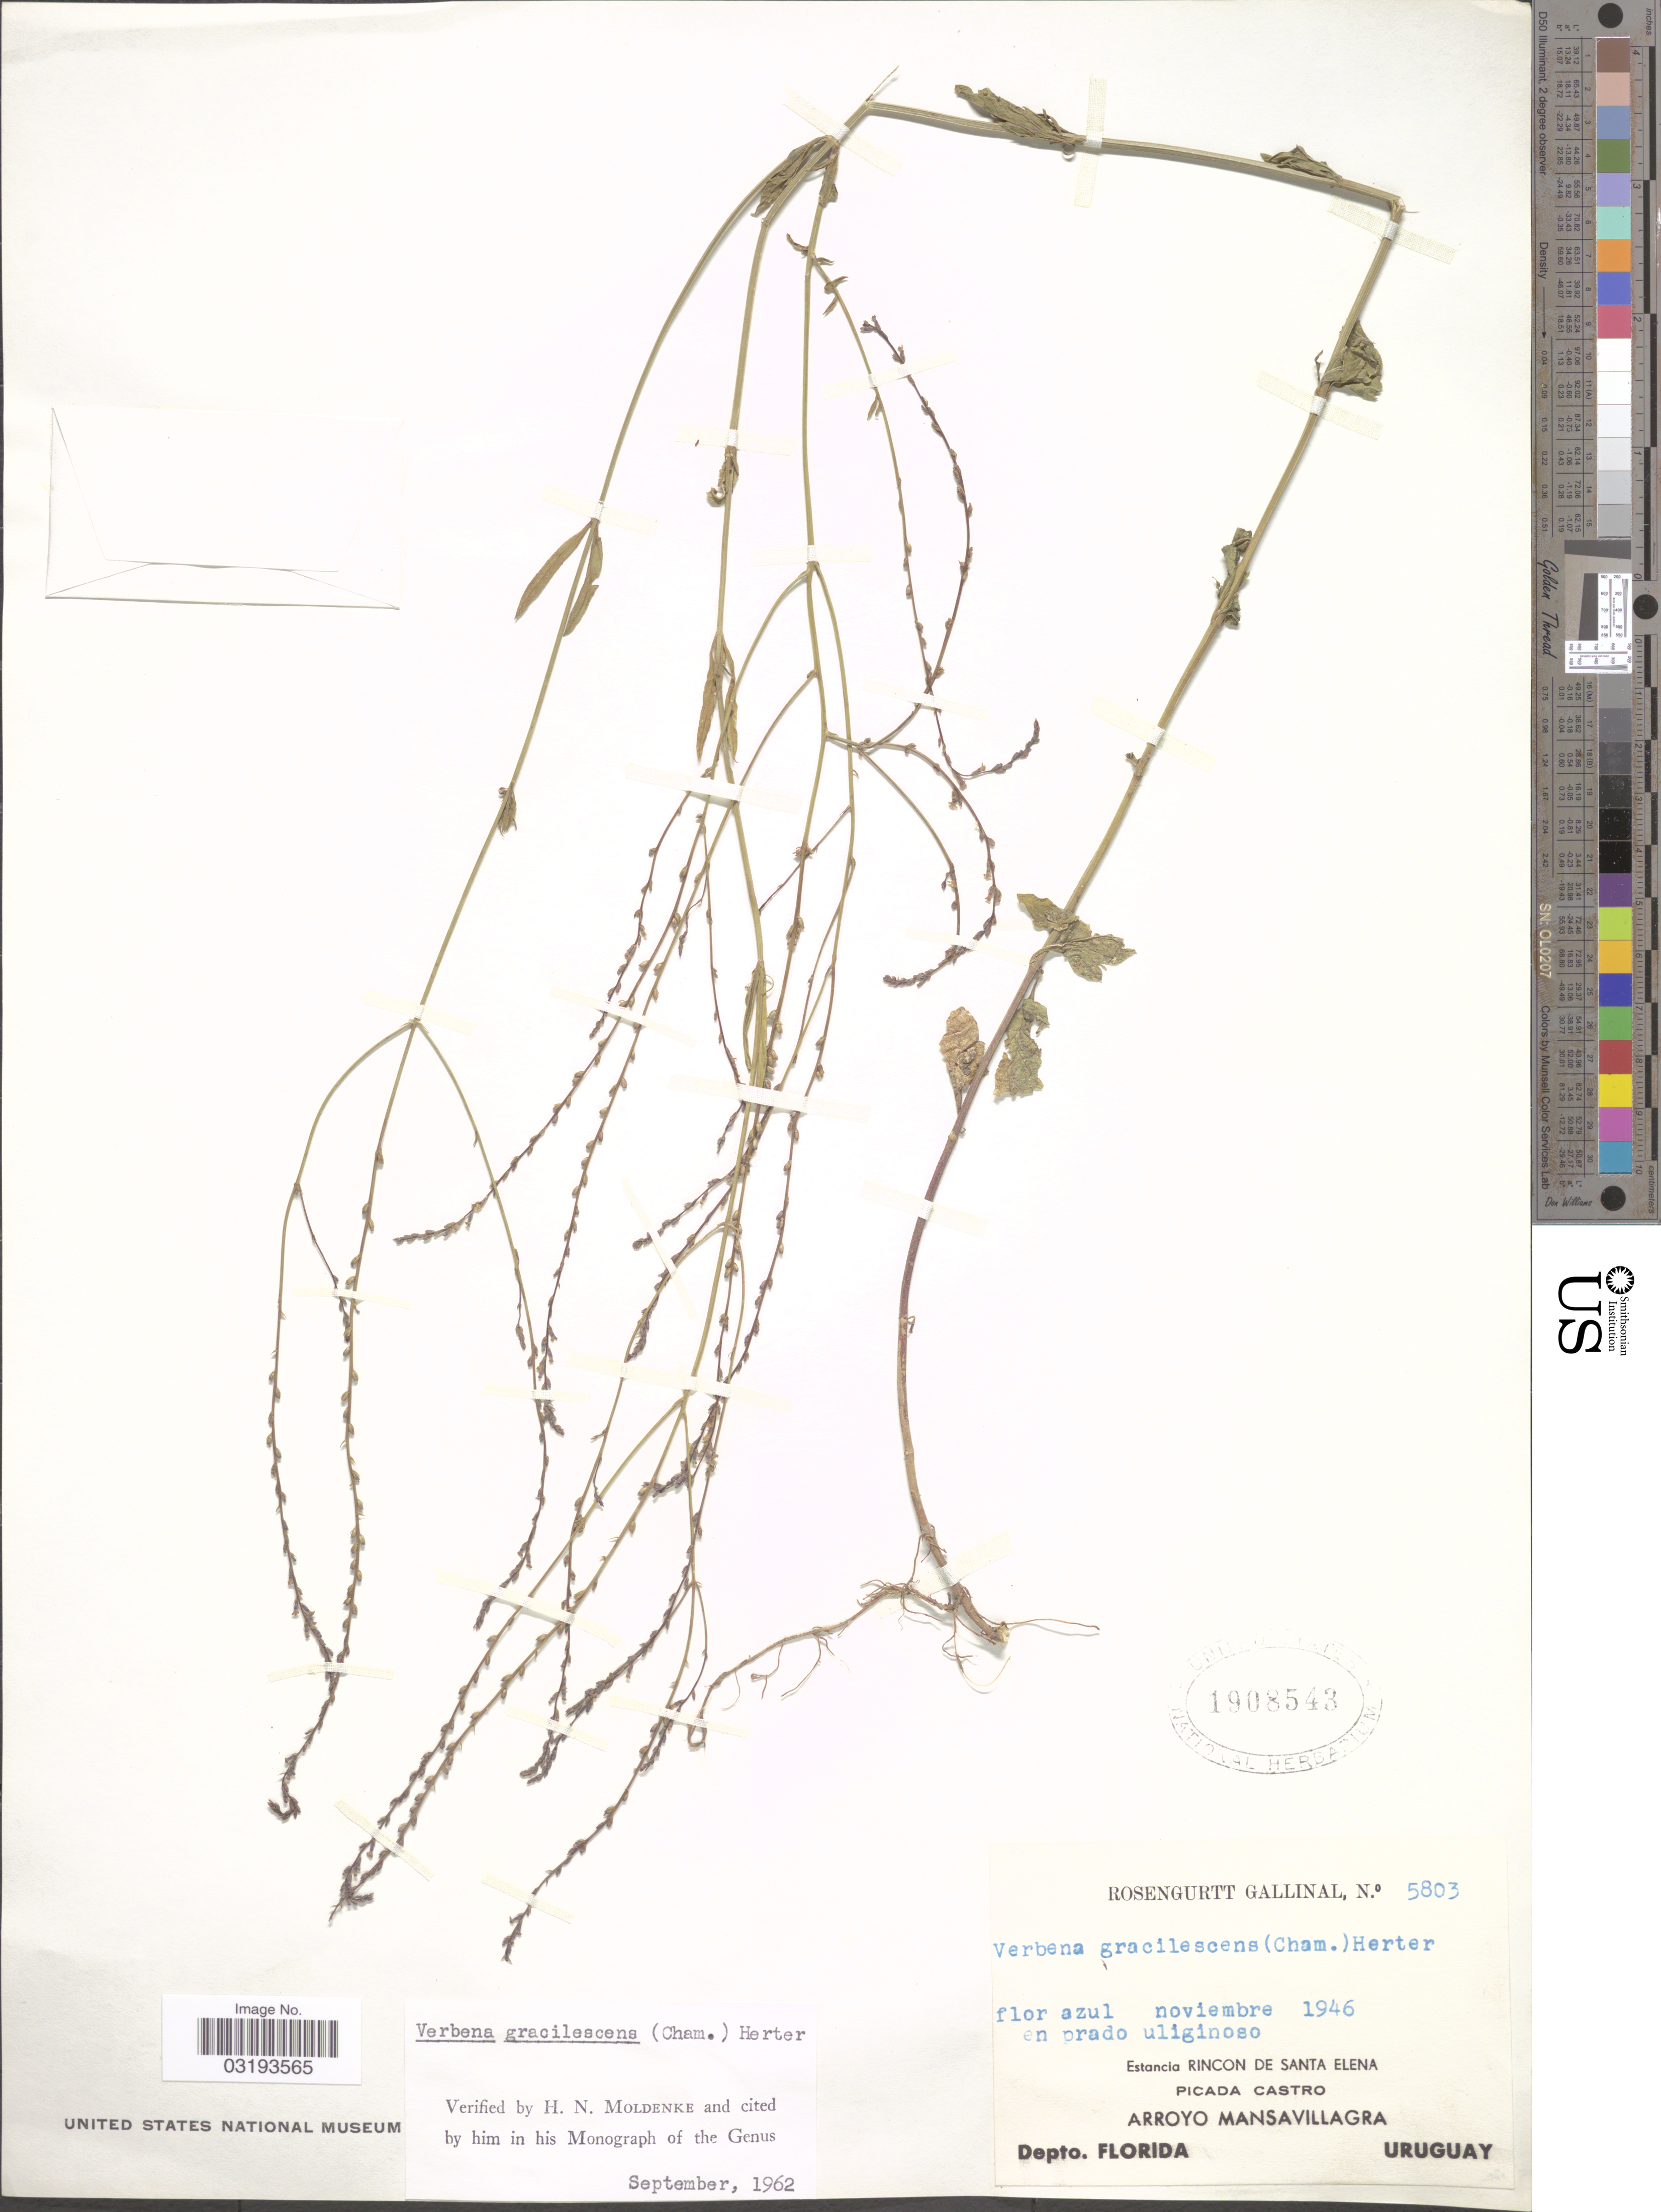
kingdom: Plantae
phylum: Tracheophyta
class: Magnoliopsida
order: Lamiales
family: Verbenaceae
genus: Verbena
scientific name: Verbena gracilescens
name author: (Cham.) Herter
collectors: R. Gallinal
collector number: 5803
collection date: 1946-11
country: United States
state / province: Florida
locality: Estancia Rincon de Santa Elena. Picada Castro. Arroyo Mansavillagra. Depto. Florida.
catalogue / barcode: US 1908543